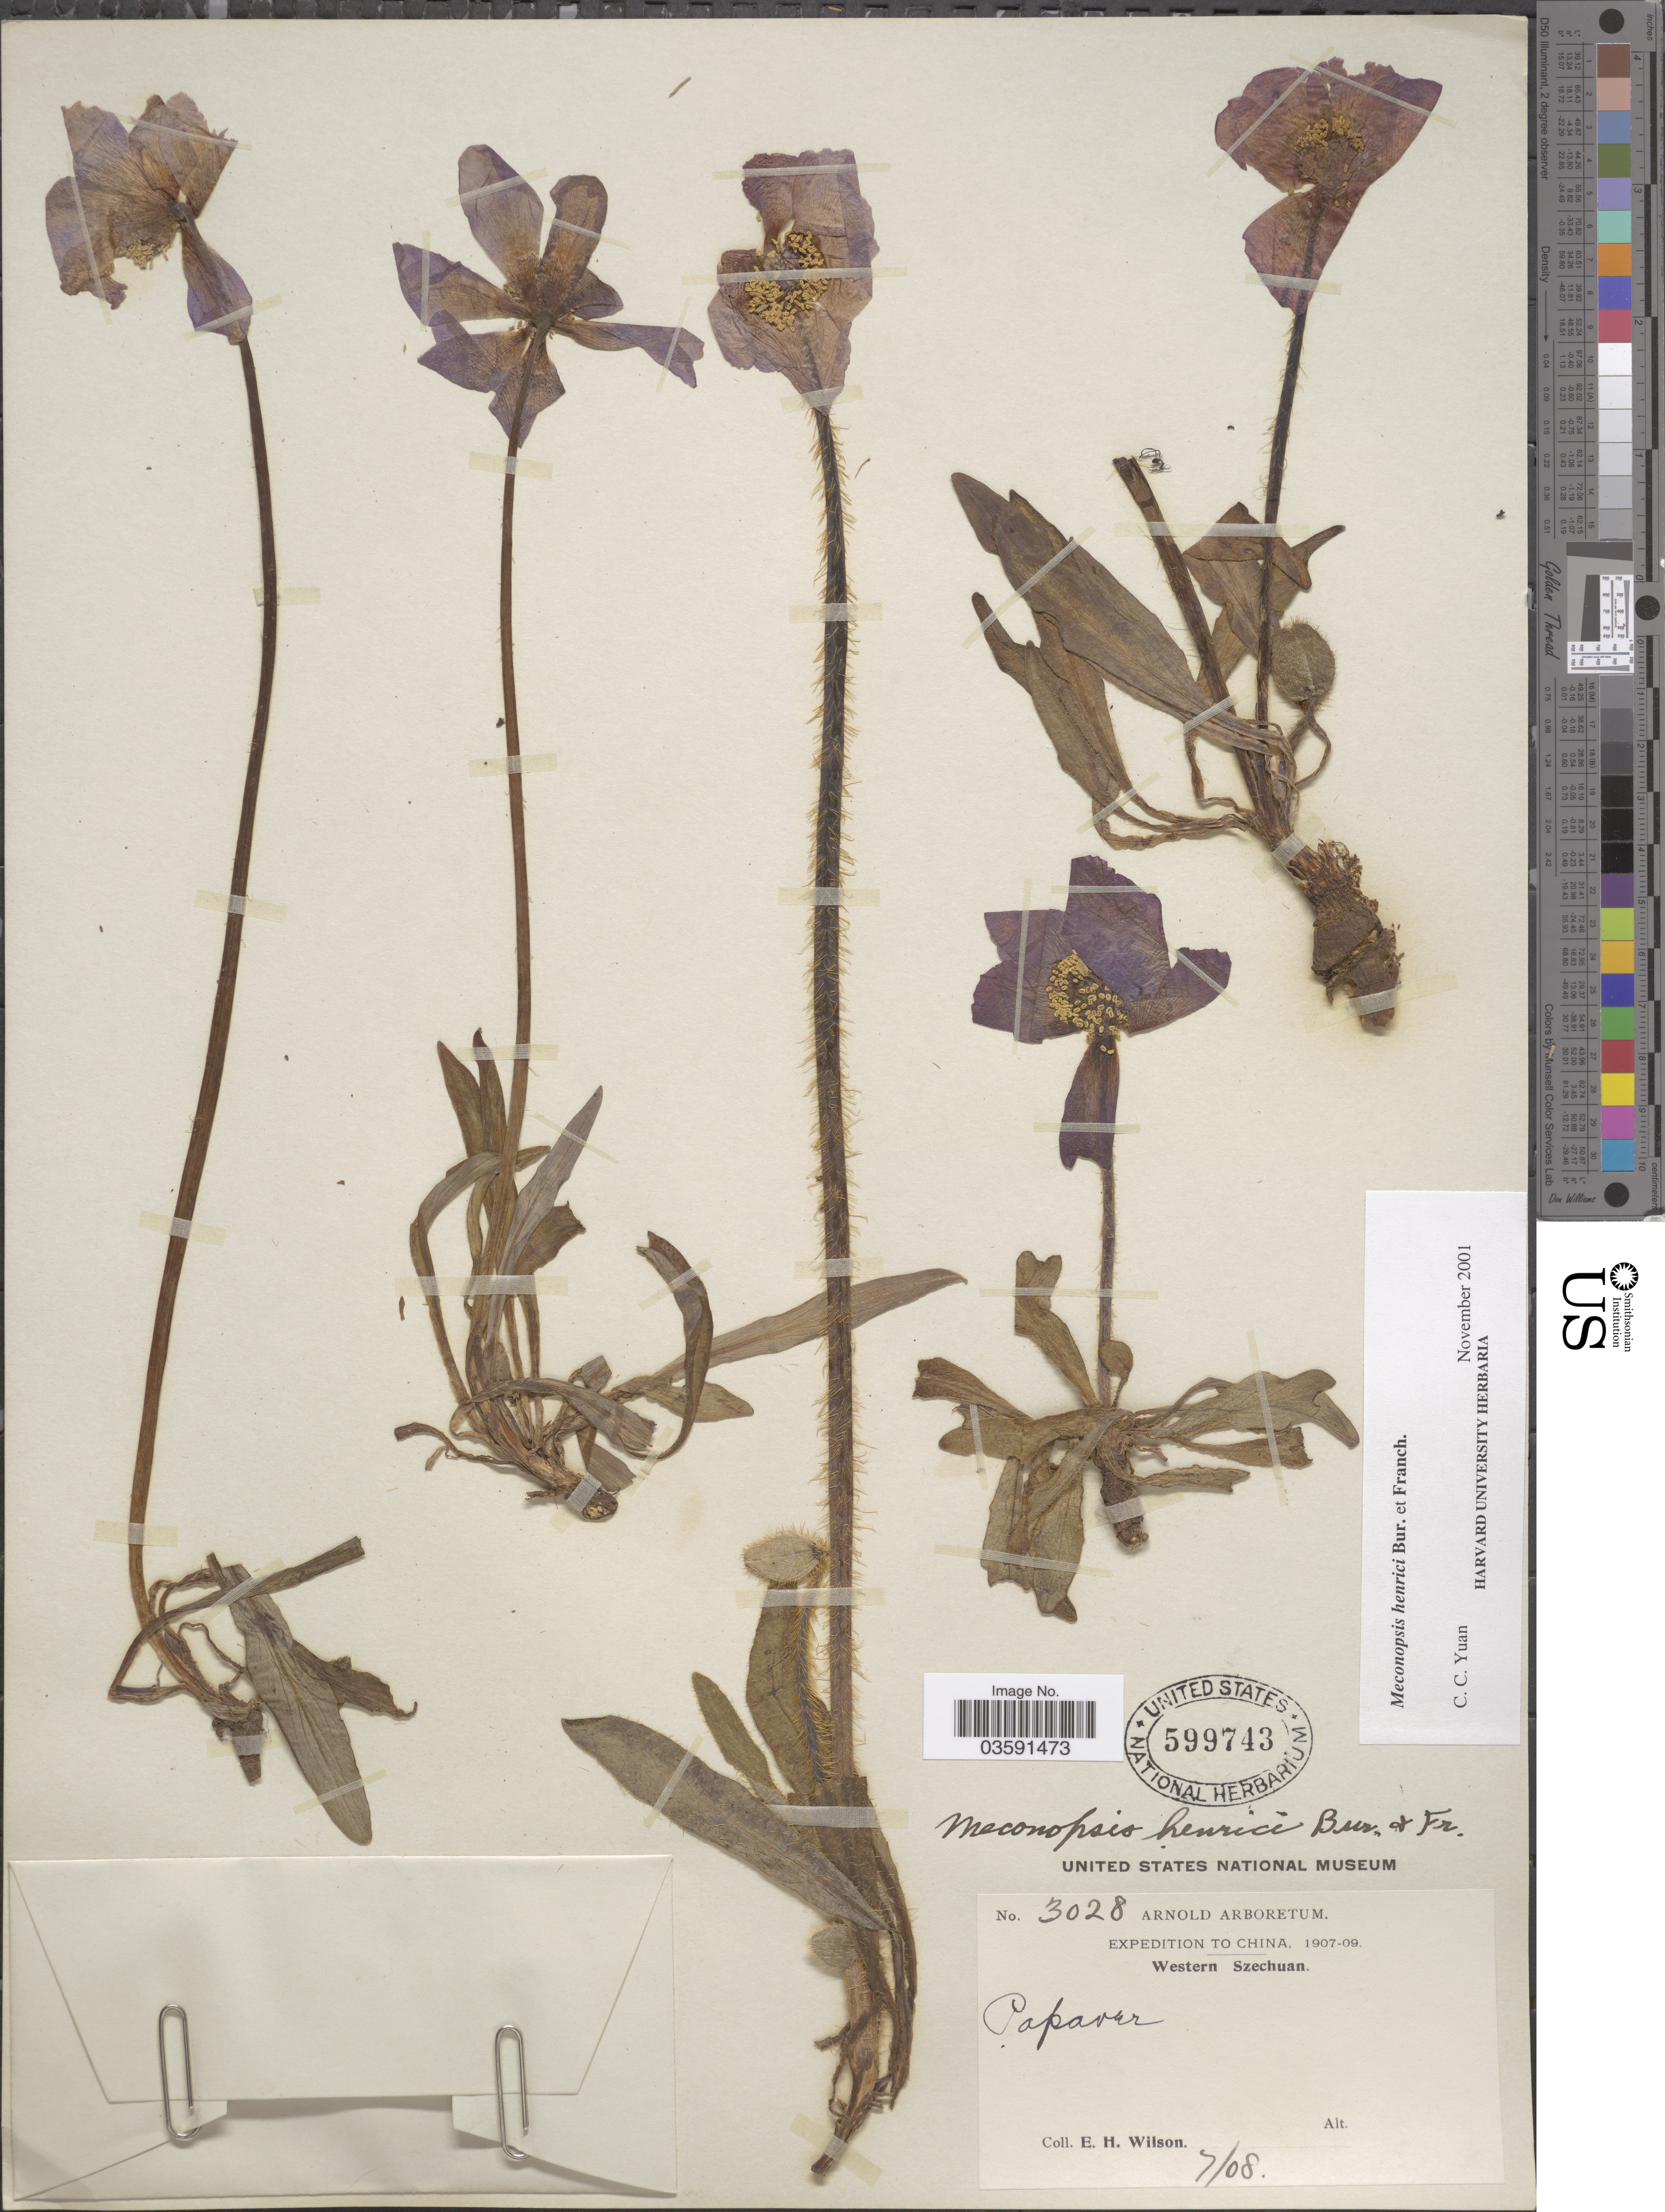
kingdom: Plantae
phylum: Tracheophyta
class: Magnoliopsida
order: Ranunculales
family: Papaveraceae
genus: Meconopsis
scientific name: Meconopsis henrici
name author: Bureau & Franch.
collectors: E. Wilson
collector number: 3028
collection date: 1908-07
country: China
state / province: Sichuan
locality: Western Szechuan.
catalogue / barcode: US 599743